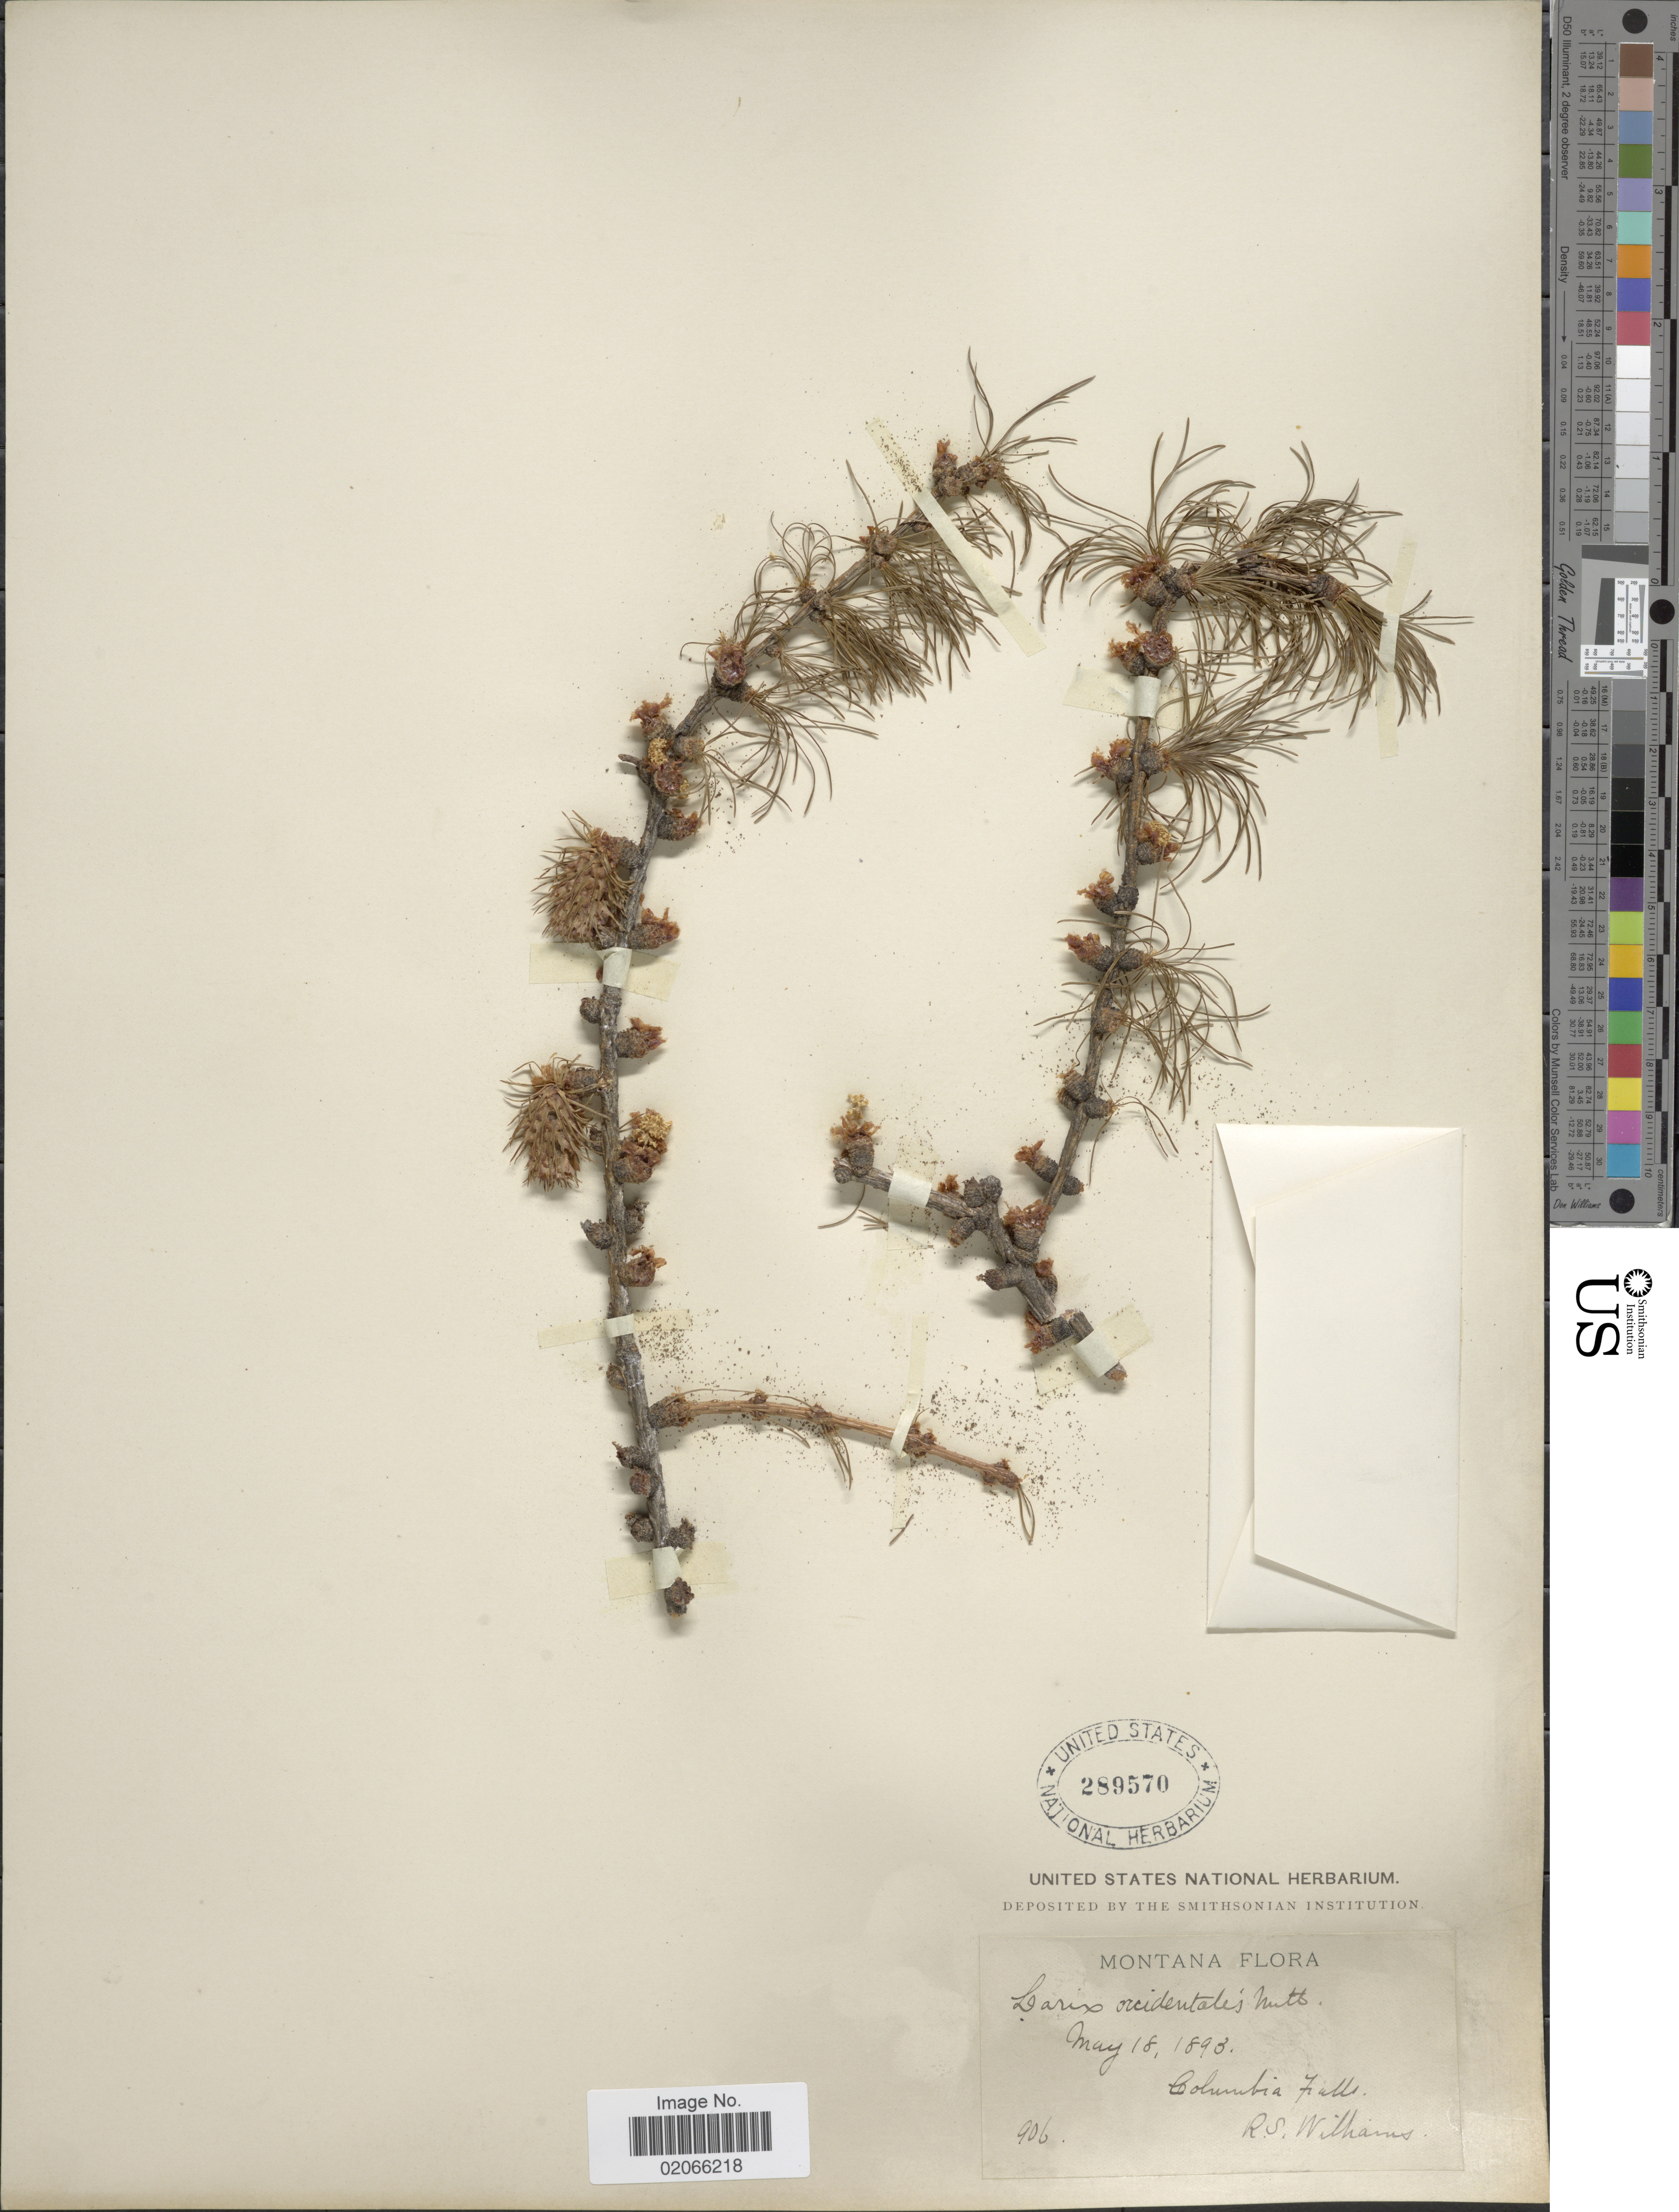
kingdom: Plantae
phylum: Tracheophyta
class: Pinopsida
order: Pinales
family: Pinaceae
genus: Larix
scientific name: Larix occidentalis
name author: Nutt.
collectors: R. S. Williams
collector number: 906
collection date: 1893-05-18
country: United States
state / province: Montana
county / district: Flathead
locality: Columbia Falls.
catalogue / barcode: US 289570